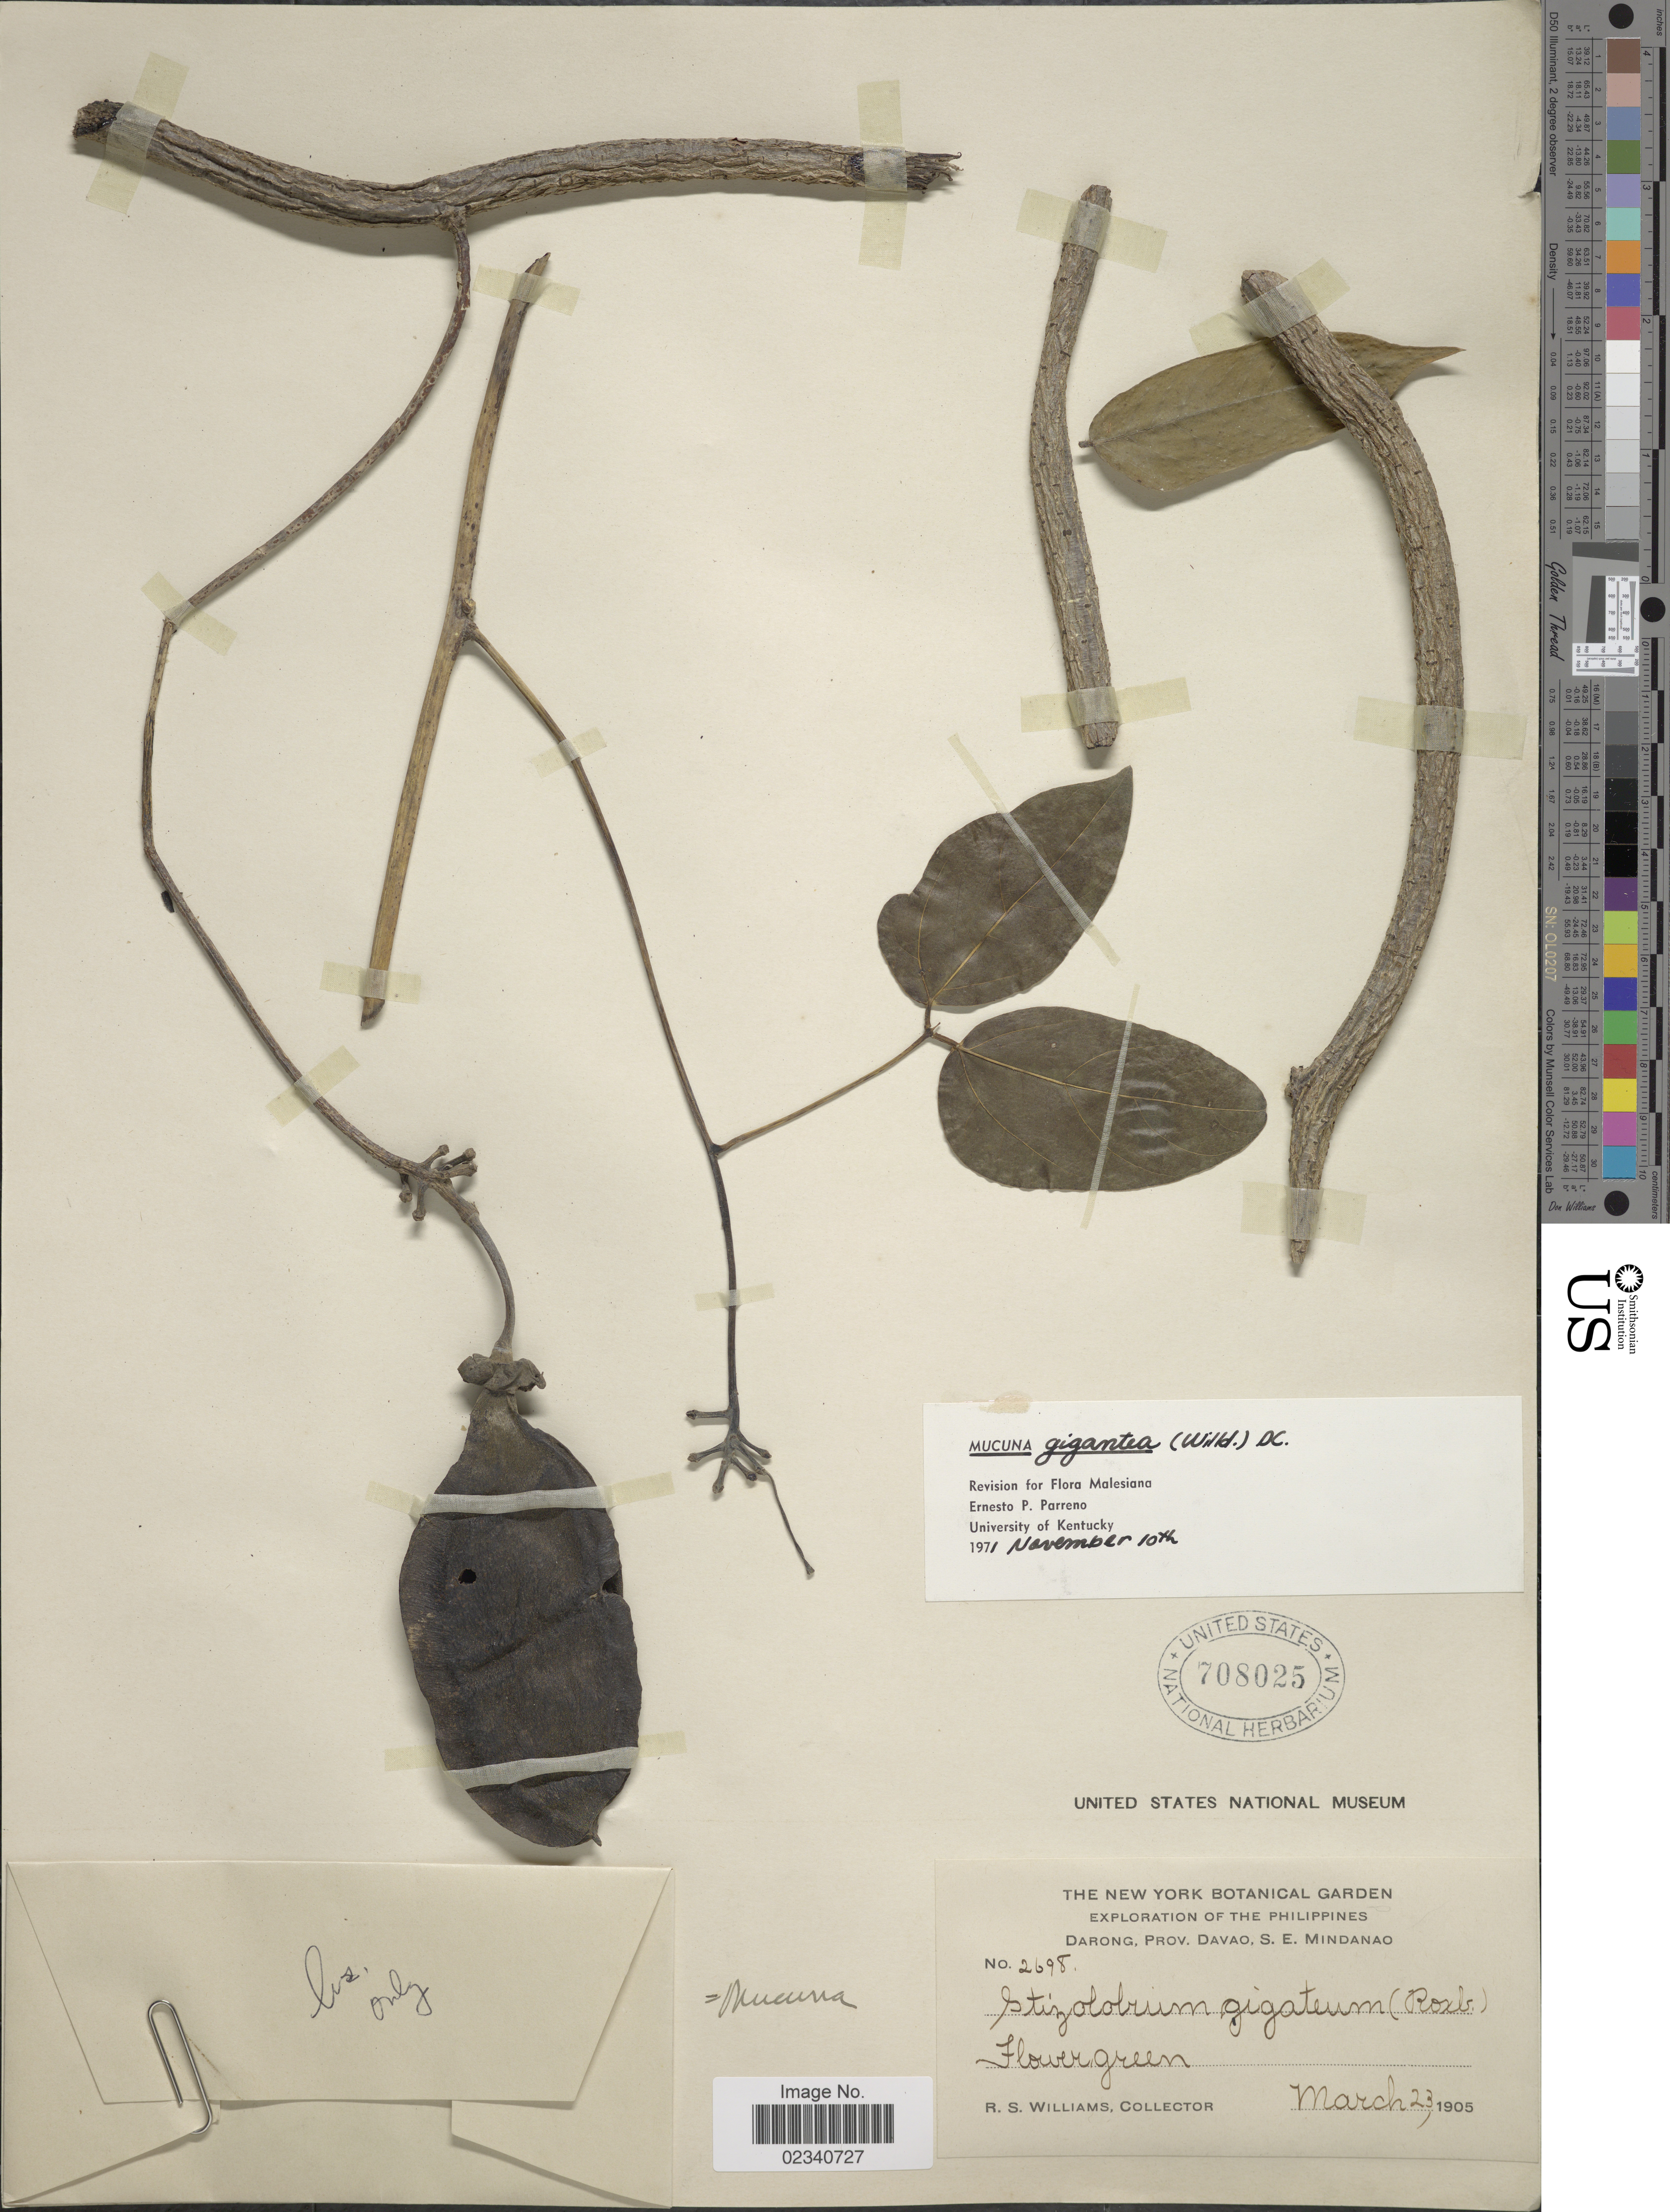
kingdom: Plantae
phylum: Tracheophyta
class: Magnoliopsida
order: Fabales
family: Fabaceae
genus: Mucuna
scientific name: Mucuna gigantea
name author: (Willd.) DC.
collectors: R. S. Williams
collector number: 2698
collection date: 1905-03-23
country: Philippines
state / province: Davao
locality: Darong, Prov. davao, S.E. Mindanao.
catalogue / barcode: US 708025